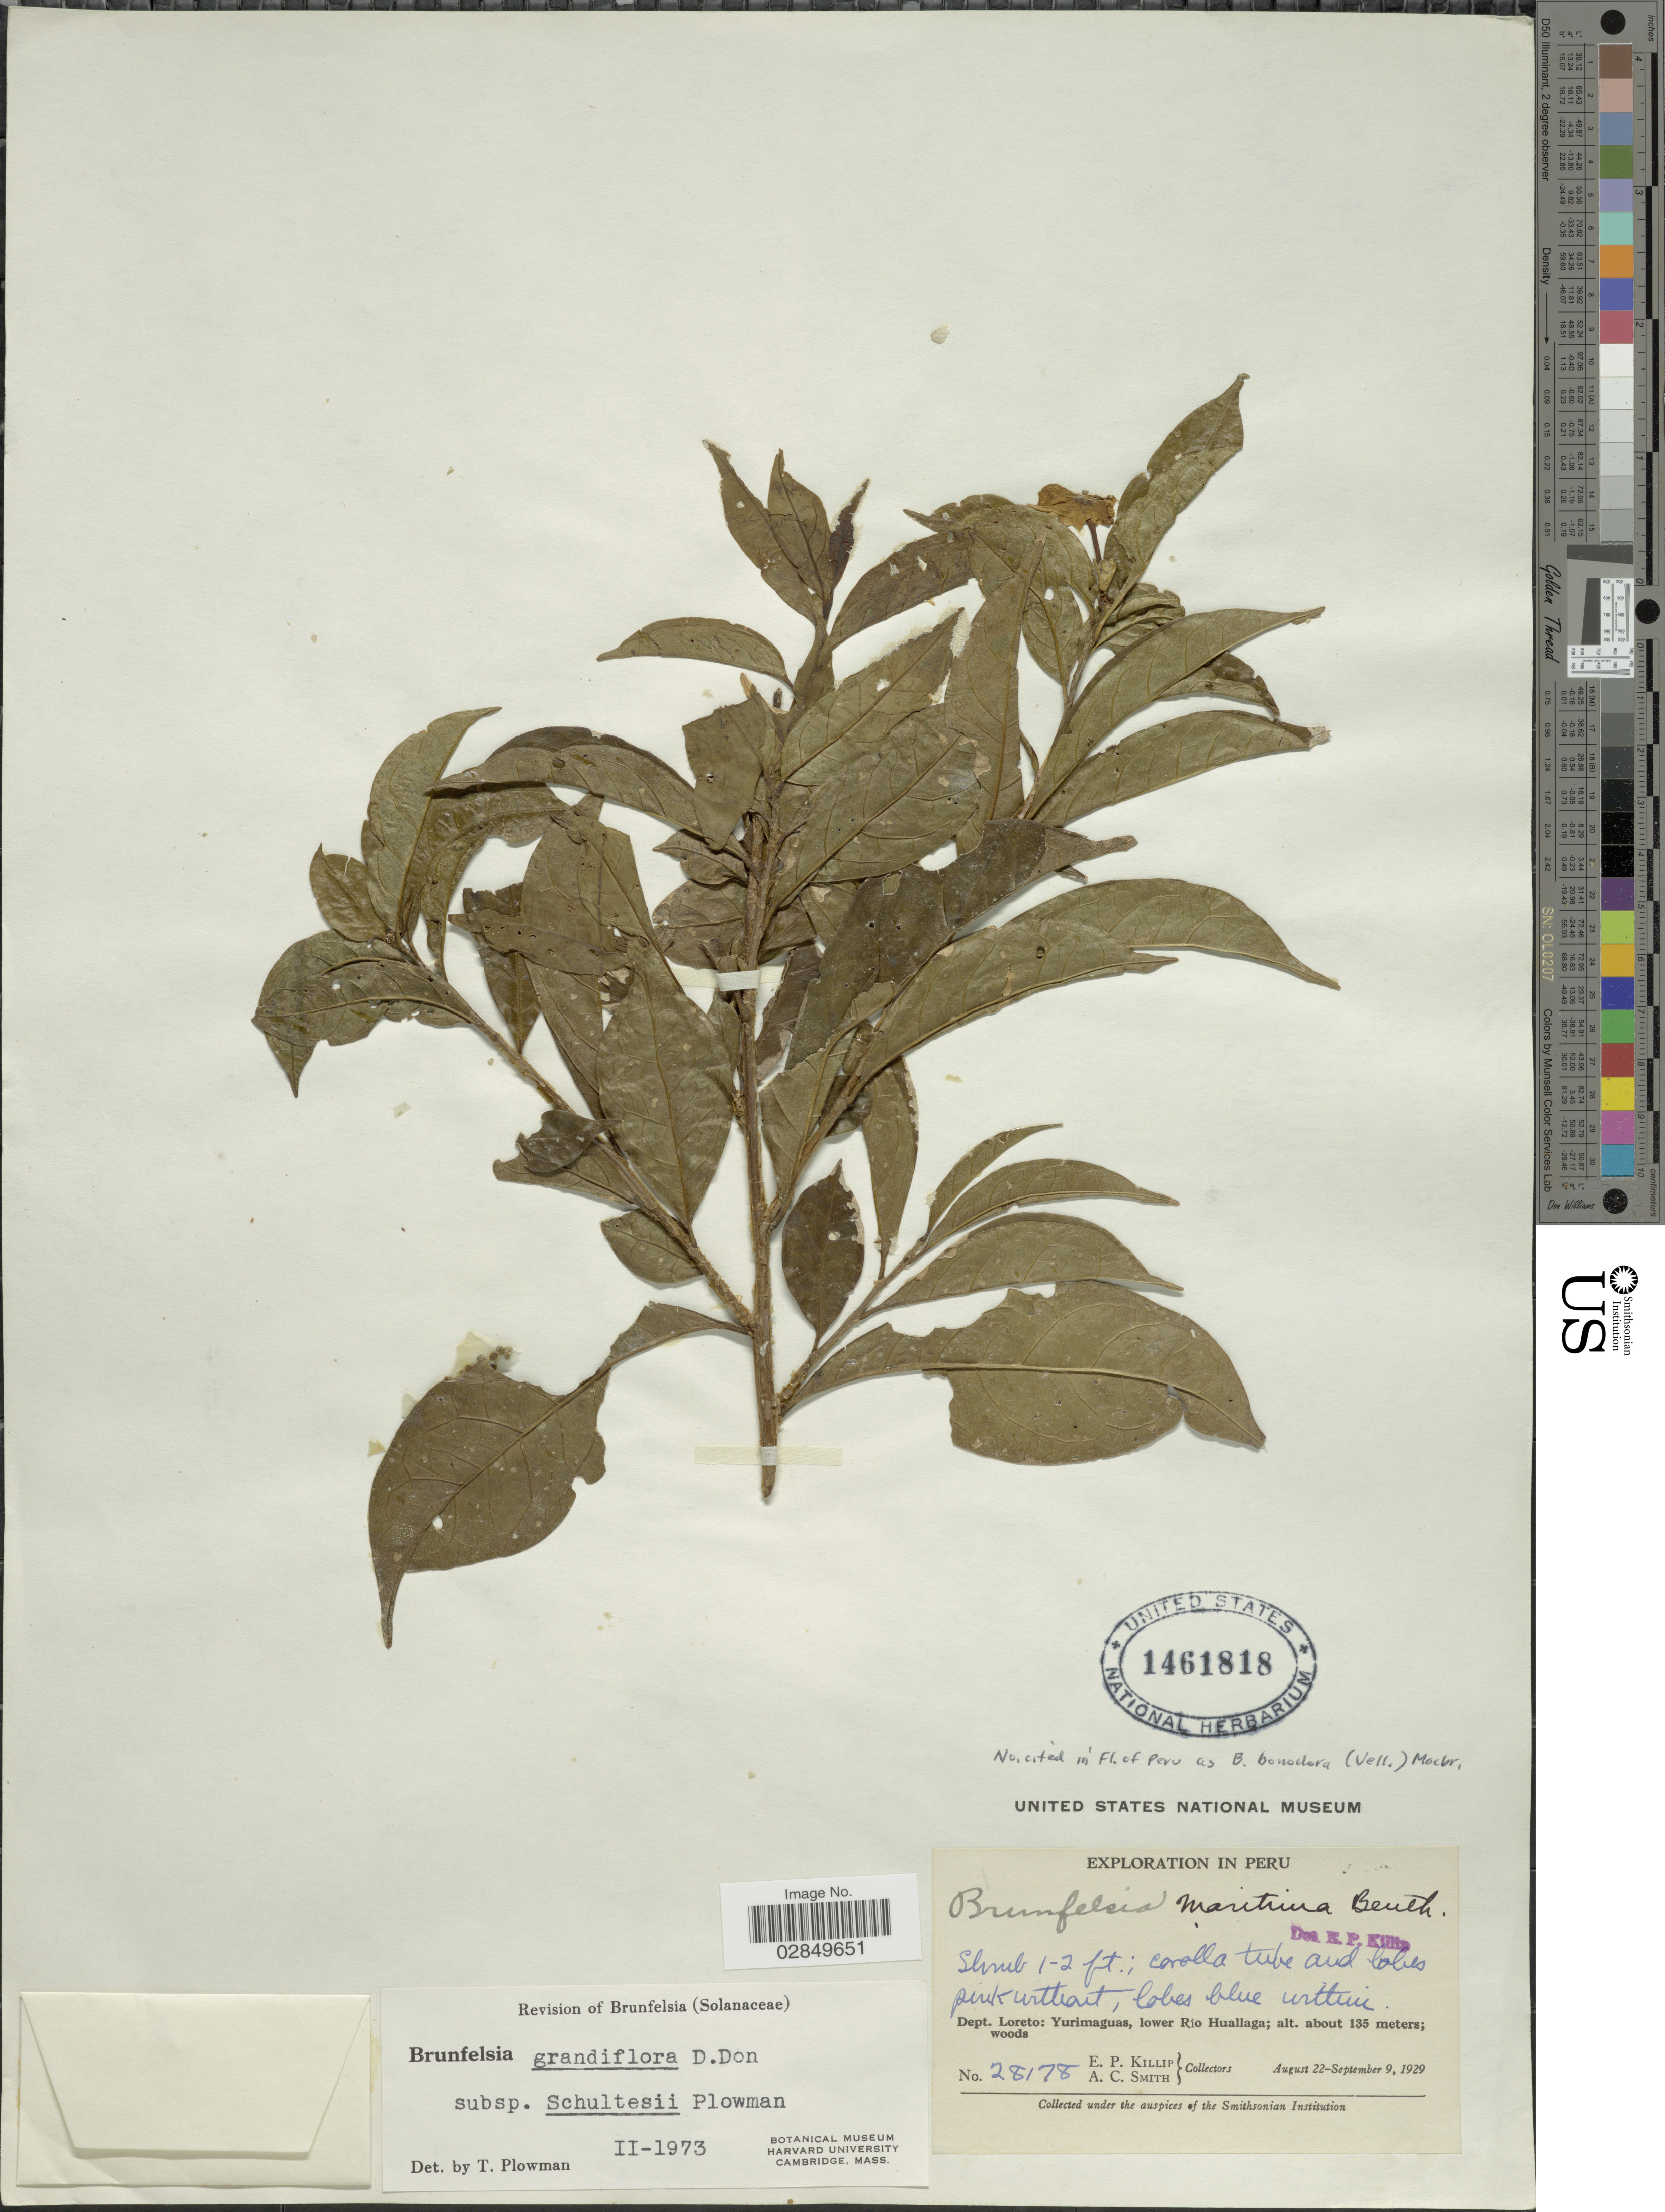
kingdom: Plantae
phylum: Tracheophyta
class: Magnoliopsida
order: Solanales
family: Solanaceae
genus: Brunfelsia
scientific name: Brunfelsia grandiflora subsp. schultesii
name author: Plowman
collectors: E. P. Killip & A. C. Smith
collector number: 28178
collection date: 1929-08-22/1929-09-09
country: Peru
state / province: Loreto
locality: Dept. Loreto, lower Río Huallaga.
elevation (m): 135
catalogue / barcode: US 1461818